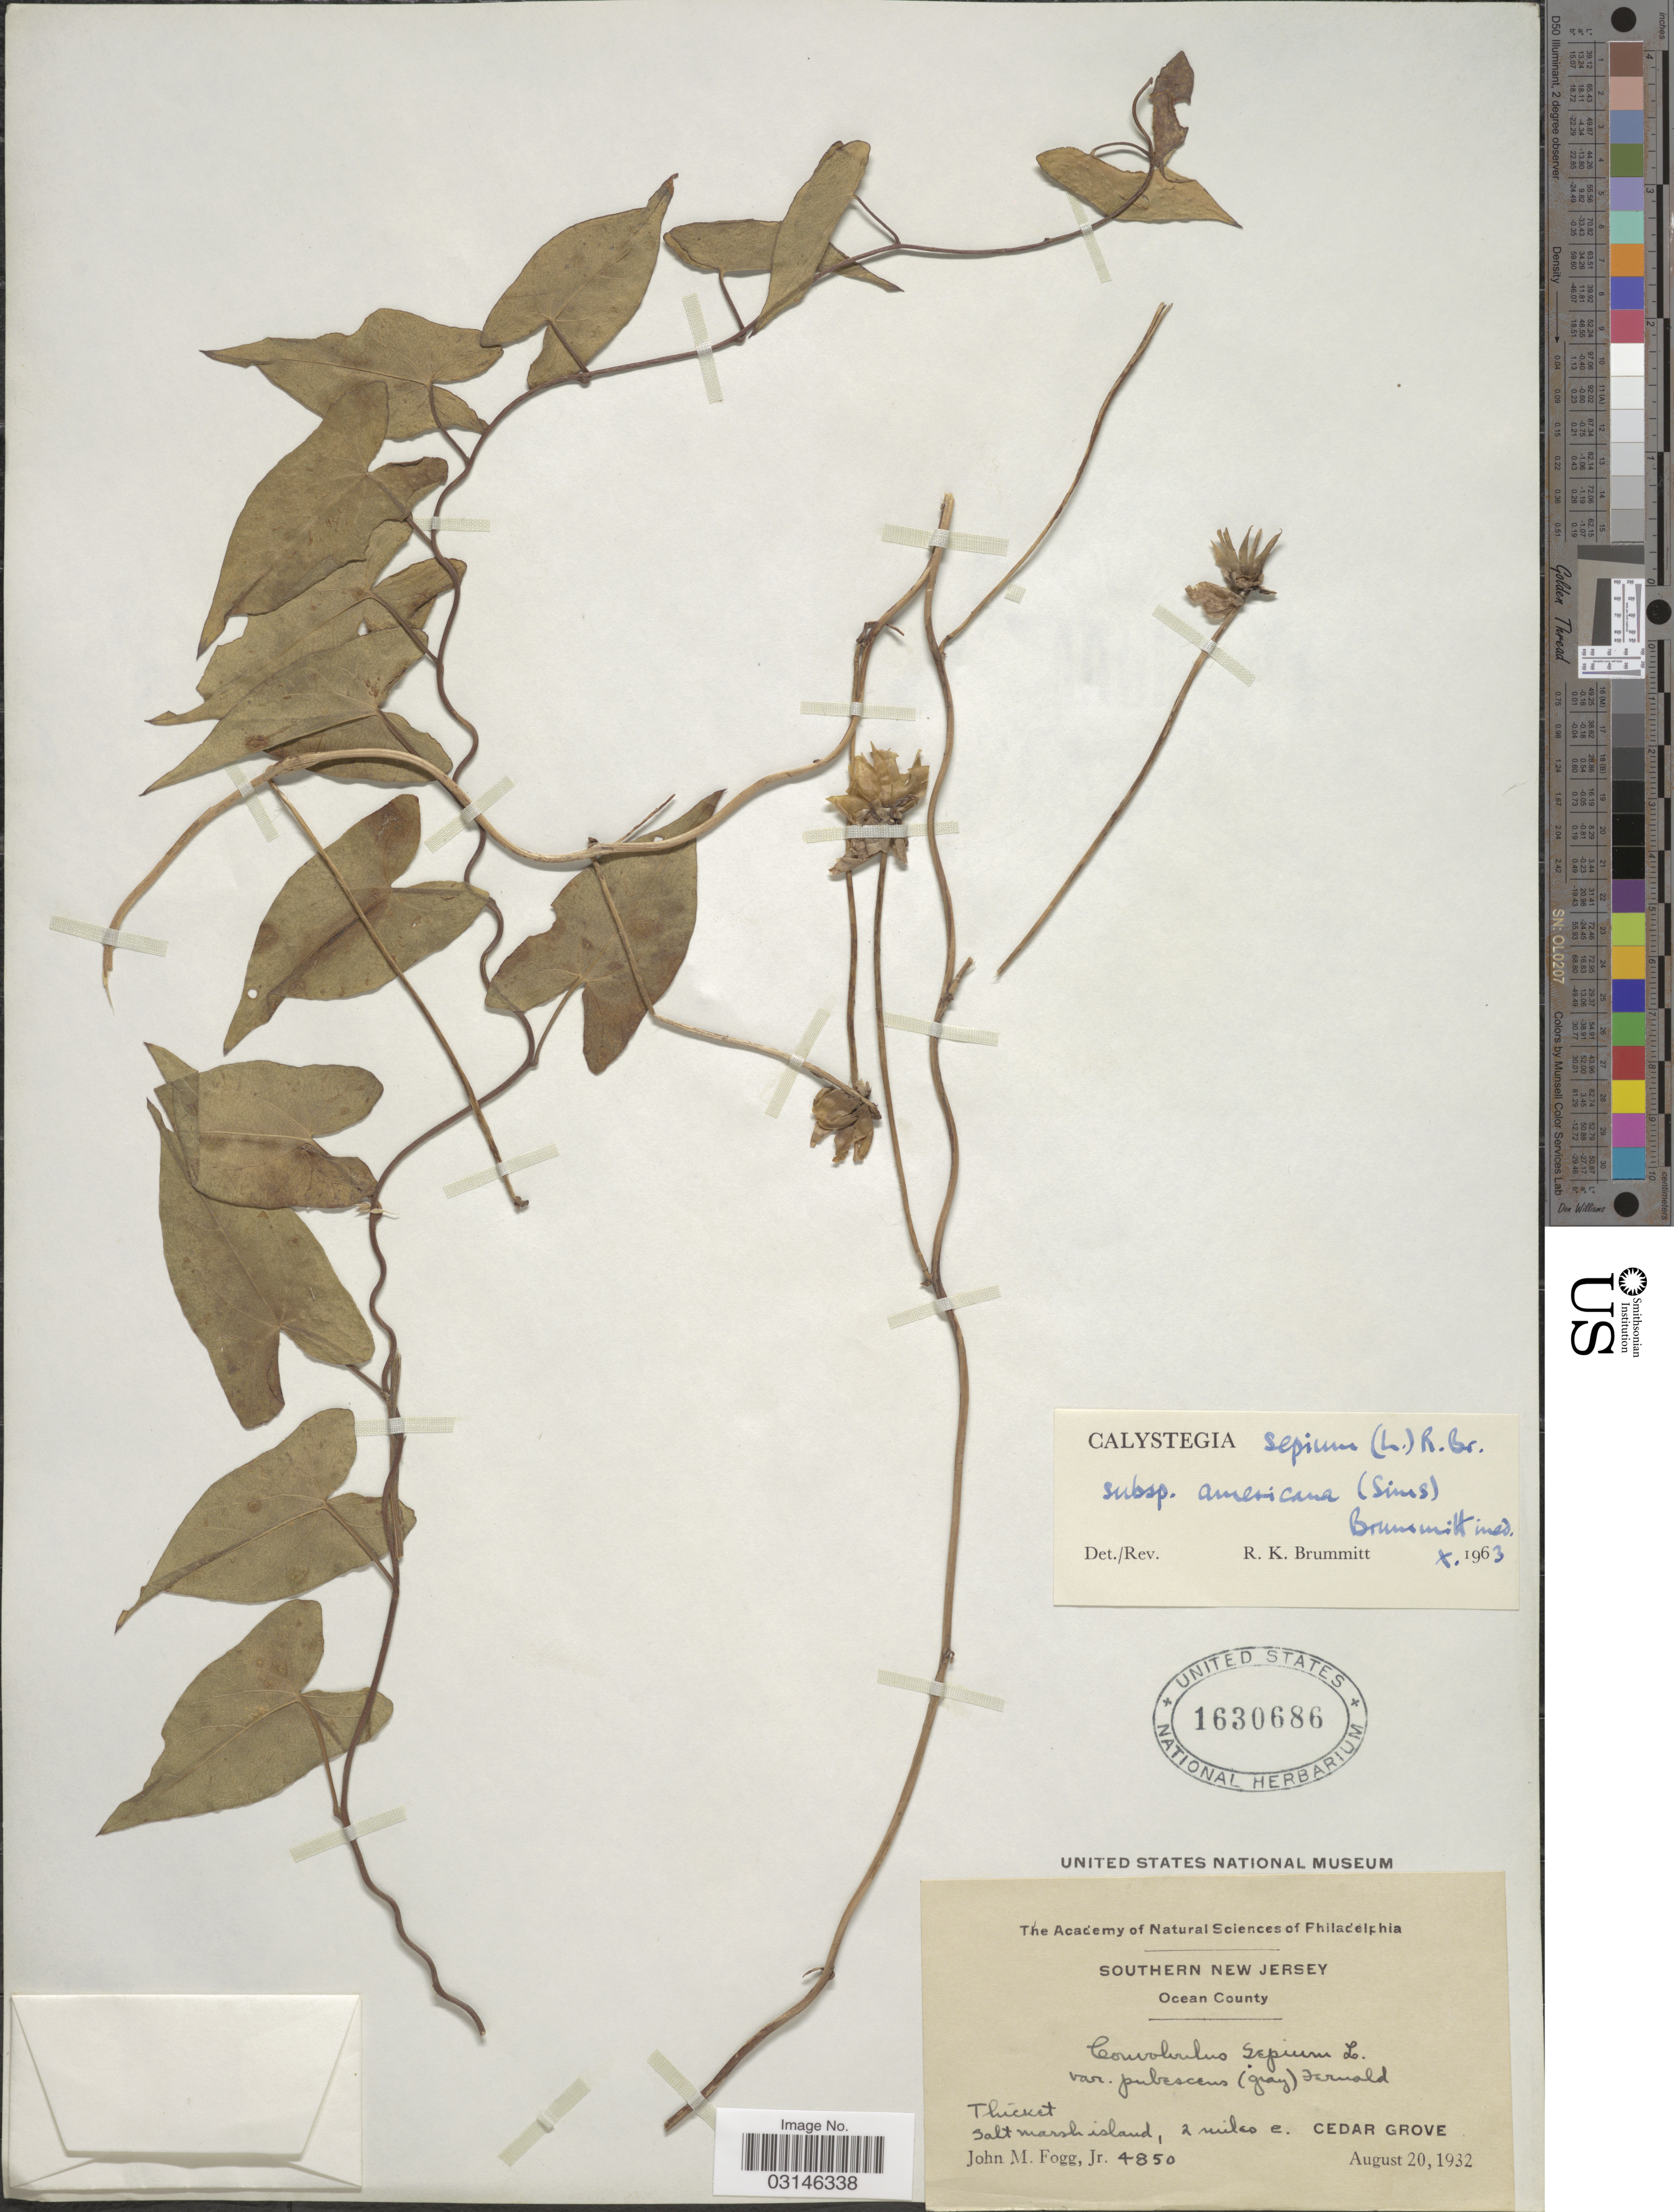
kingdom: Plantae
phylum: Tracheophyta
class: Magnoliopsida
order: Solanales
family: Convolvulaceae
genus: Calystegia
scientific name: Calystegia sepium subsp. americana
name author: (Sims) Brummitt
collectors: J. Fogg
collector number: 4850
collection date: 1932-08-20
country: United States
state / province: New Jersey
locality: Southern New Jersey, Ocean County, Salt marsh island, 2 miles c. Cedar Grove.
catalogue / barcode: US 1630686